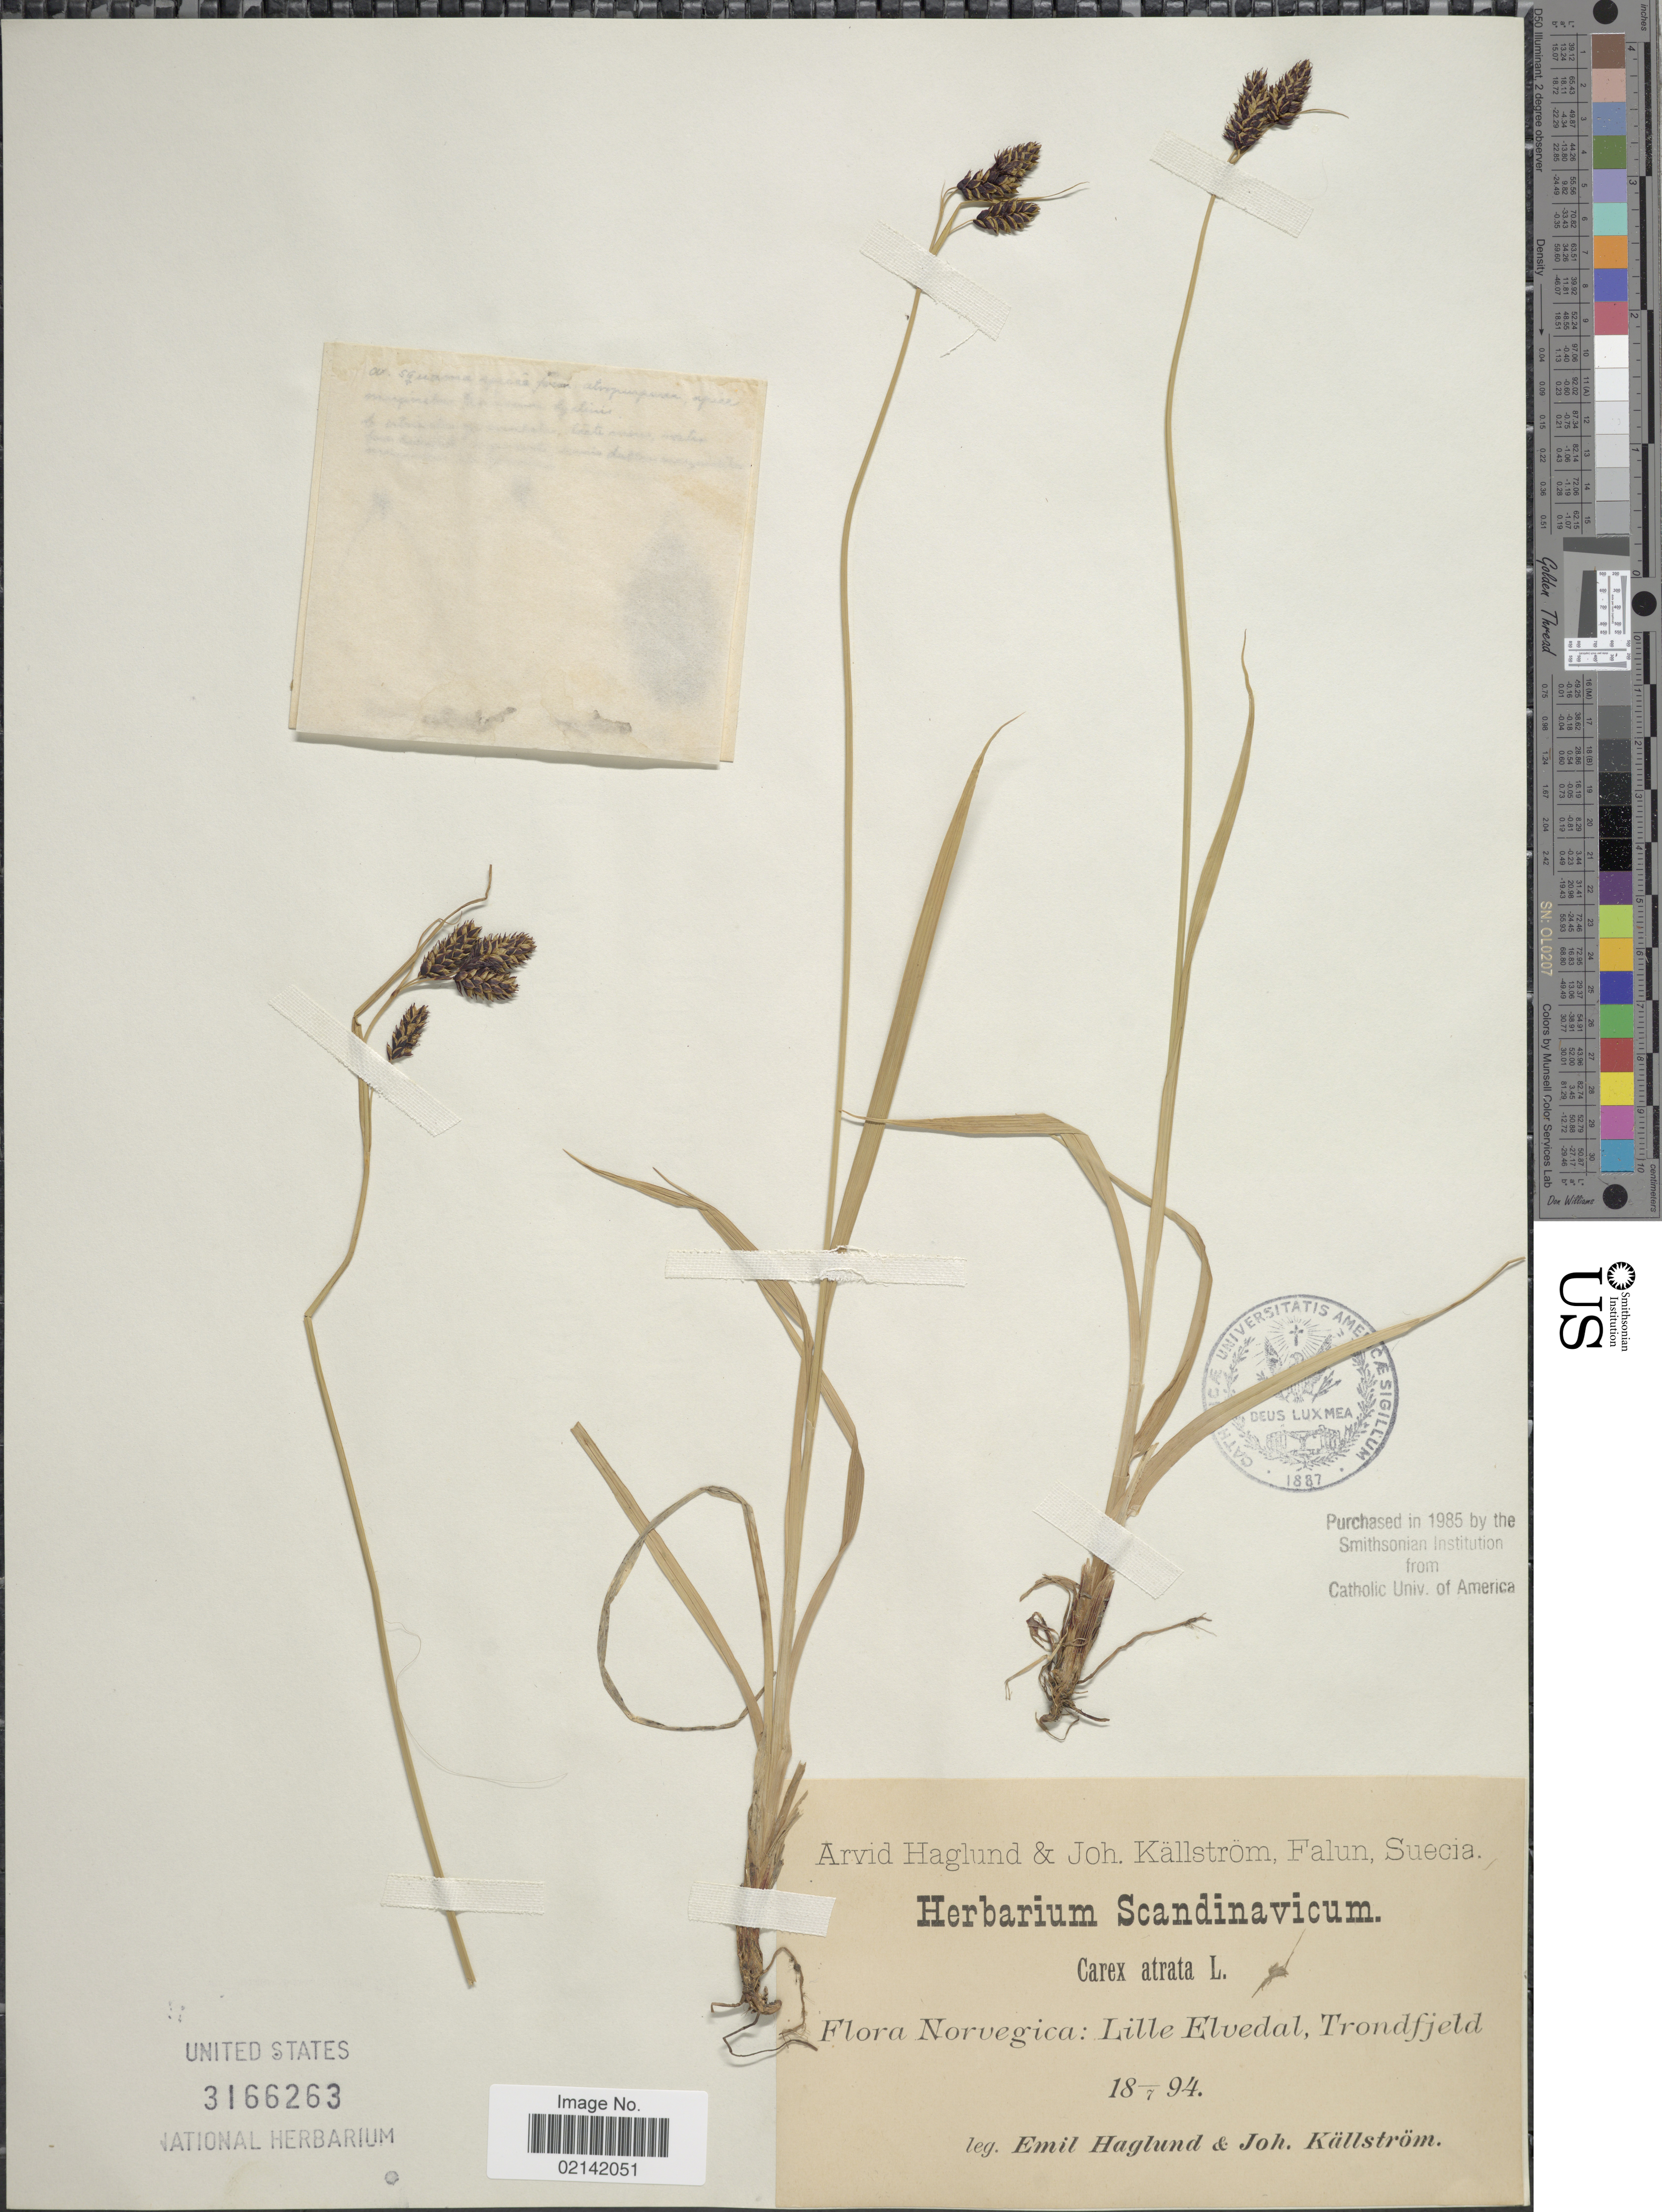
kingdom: Plantae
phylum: Tracheophyta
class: Liliopsida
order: Poales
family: Cyperaceae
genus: Carex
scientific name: Carex atrata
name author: L.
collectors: E. Haglund & J. Källstrom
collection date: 1894-07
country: Norway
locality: Norvegica: Lille Elvedal, Trondfjeld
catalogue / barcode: US 3166263